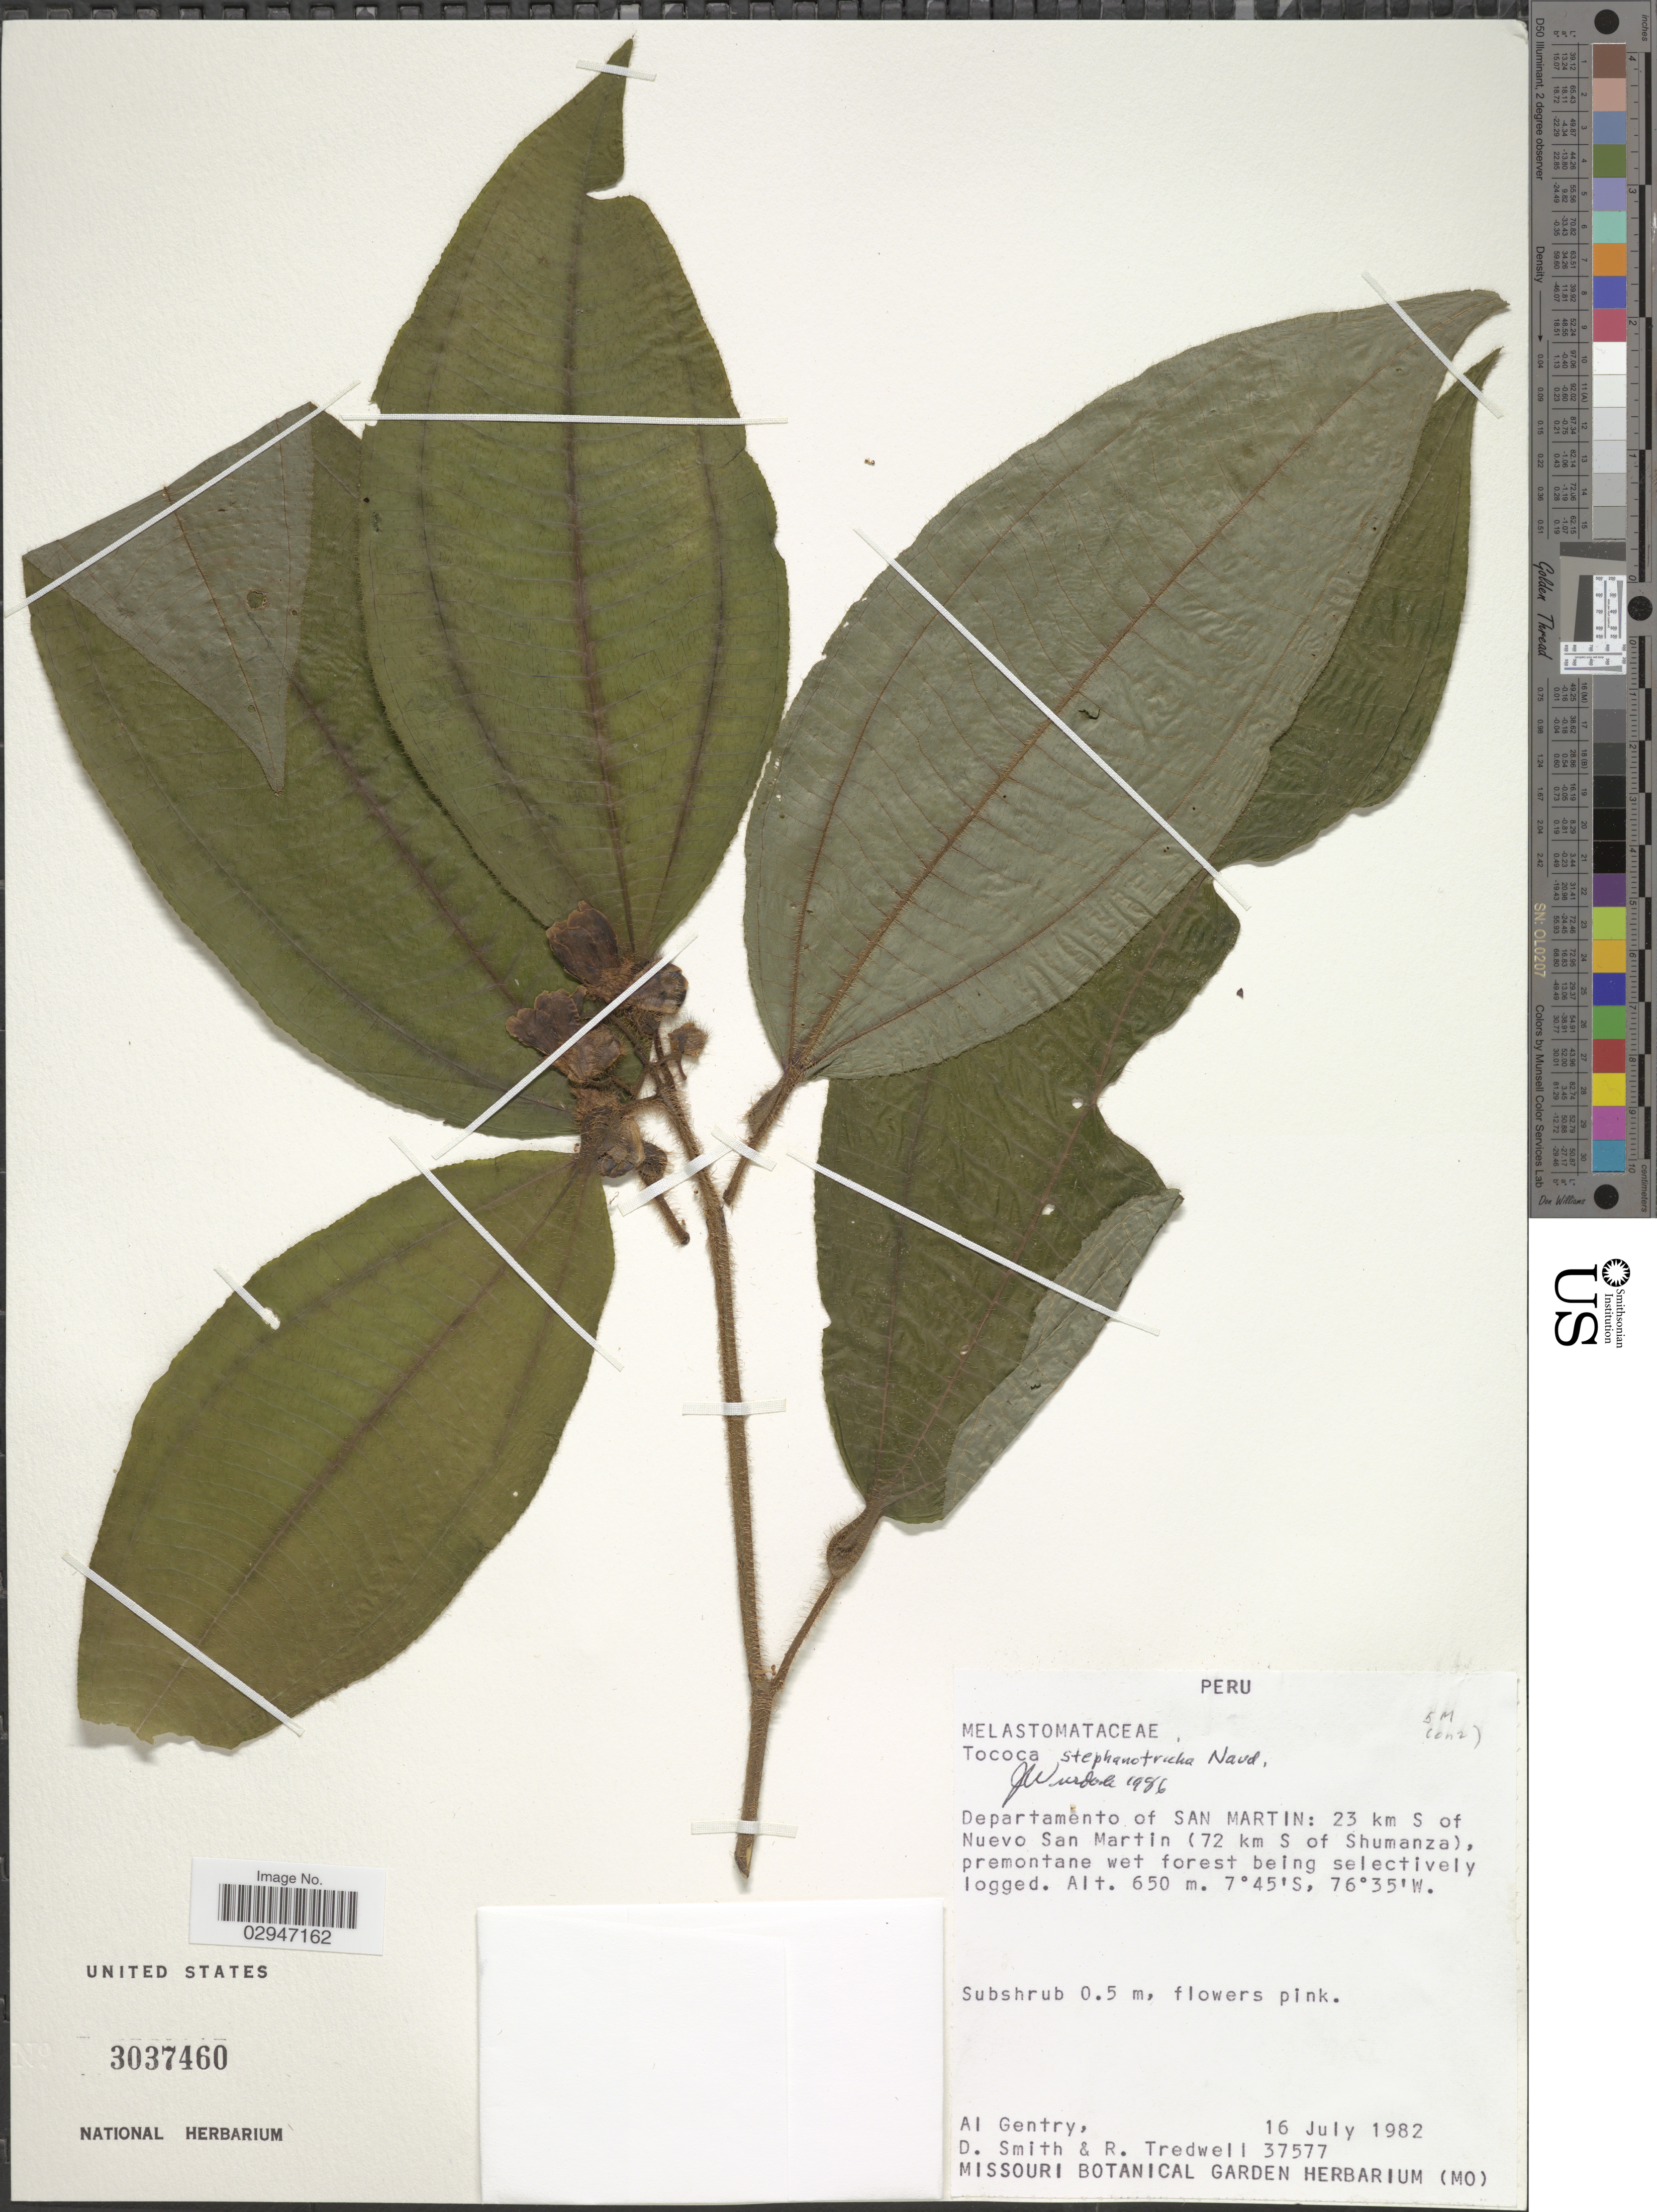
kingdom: Plantae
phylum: Tracheophyta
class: Magnoliopsida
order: Myrtales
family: Melastomataceae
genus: Tococa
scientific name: Tococa stephanotricha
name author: Naudin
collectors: A. H. Gentry, D. Smith & R. Tredwell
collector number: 37577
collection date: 1982-07-16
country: Peru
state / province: San Martín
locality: Departamento of San Martin: 23 km S of Nuevo San Martin (72 km S of Shumanza).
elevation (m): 650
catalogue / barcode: US 3037460